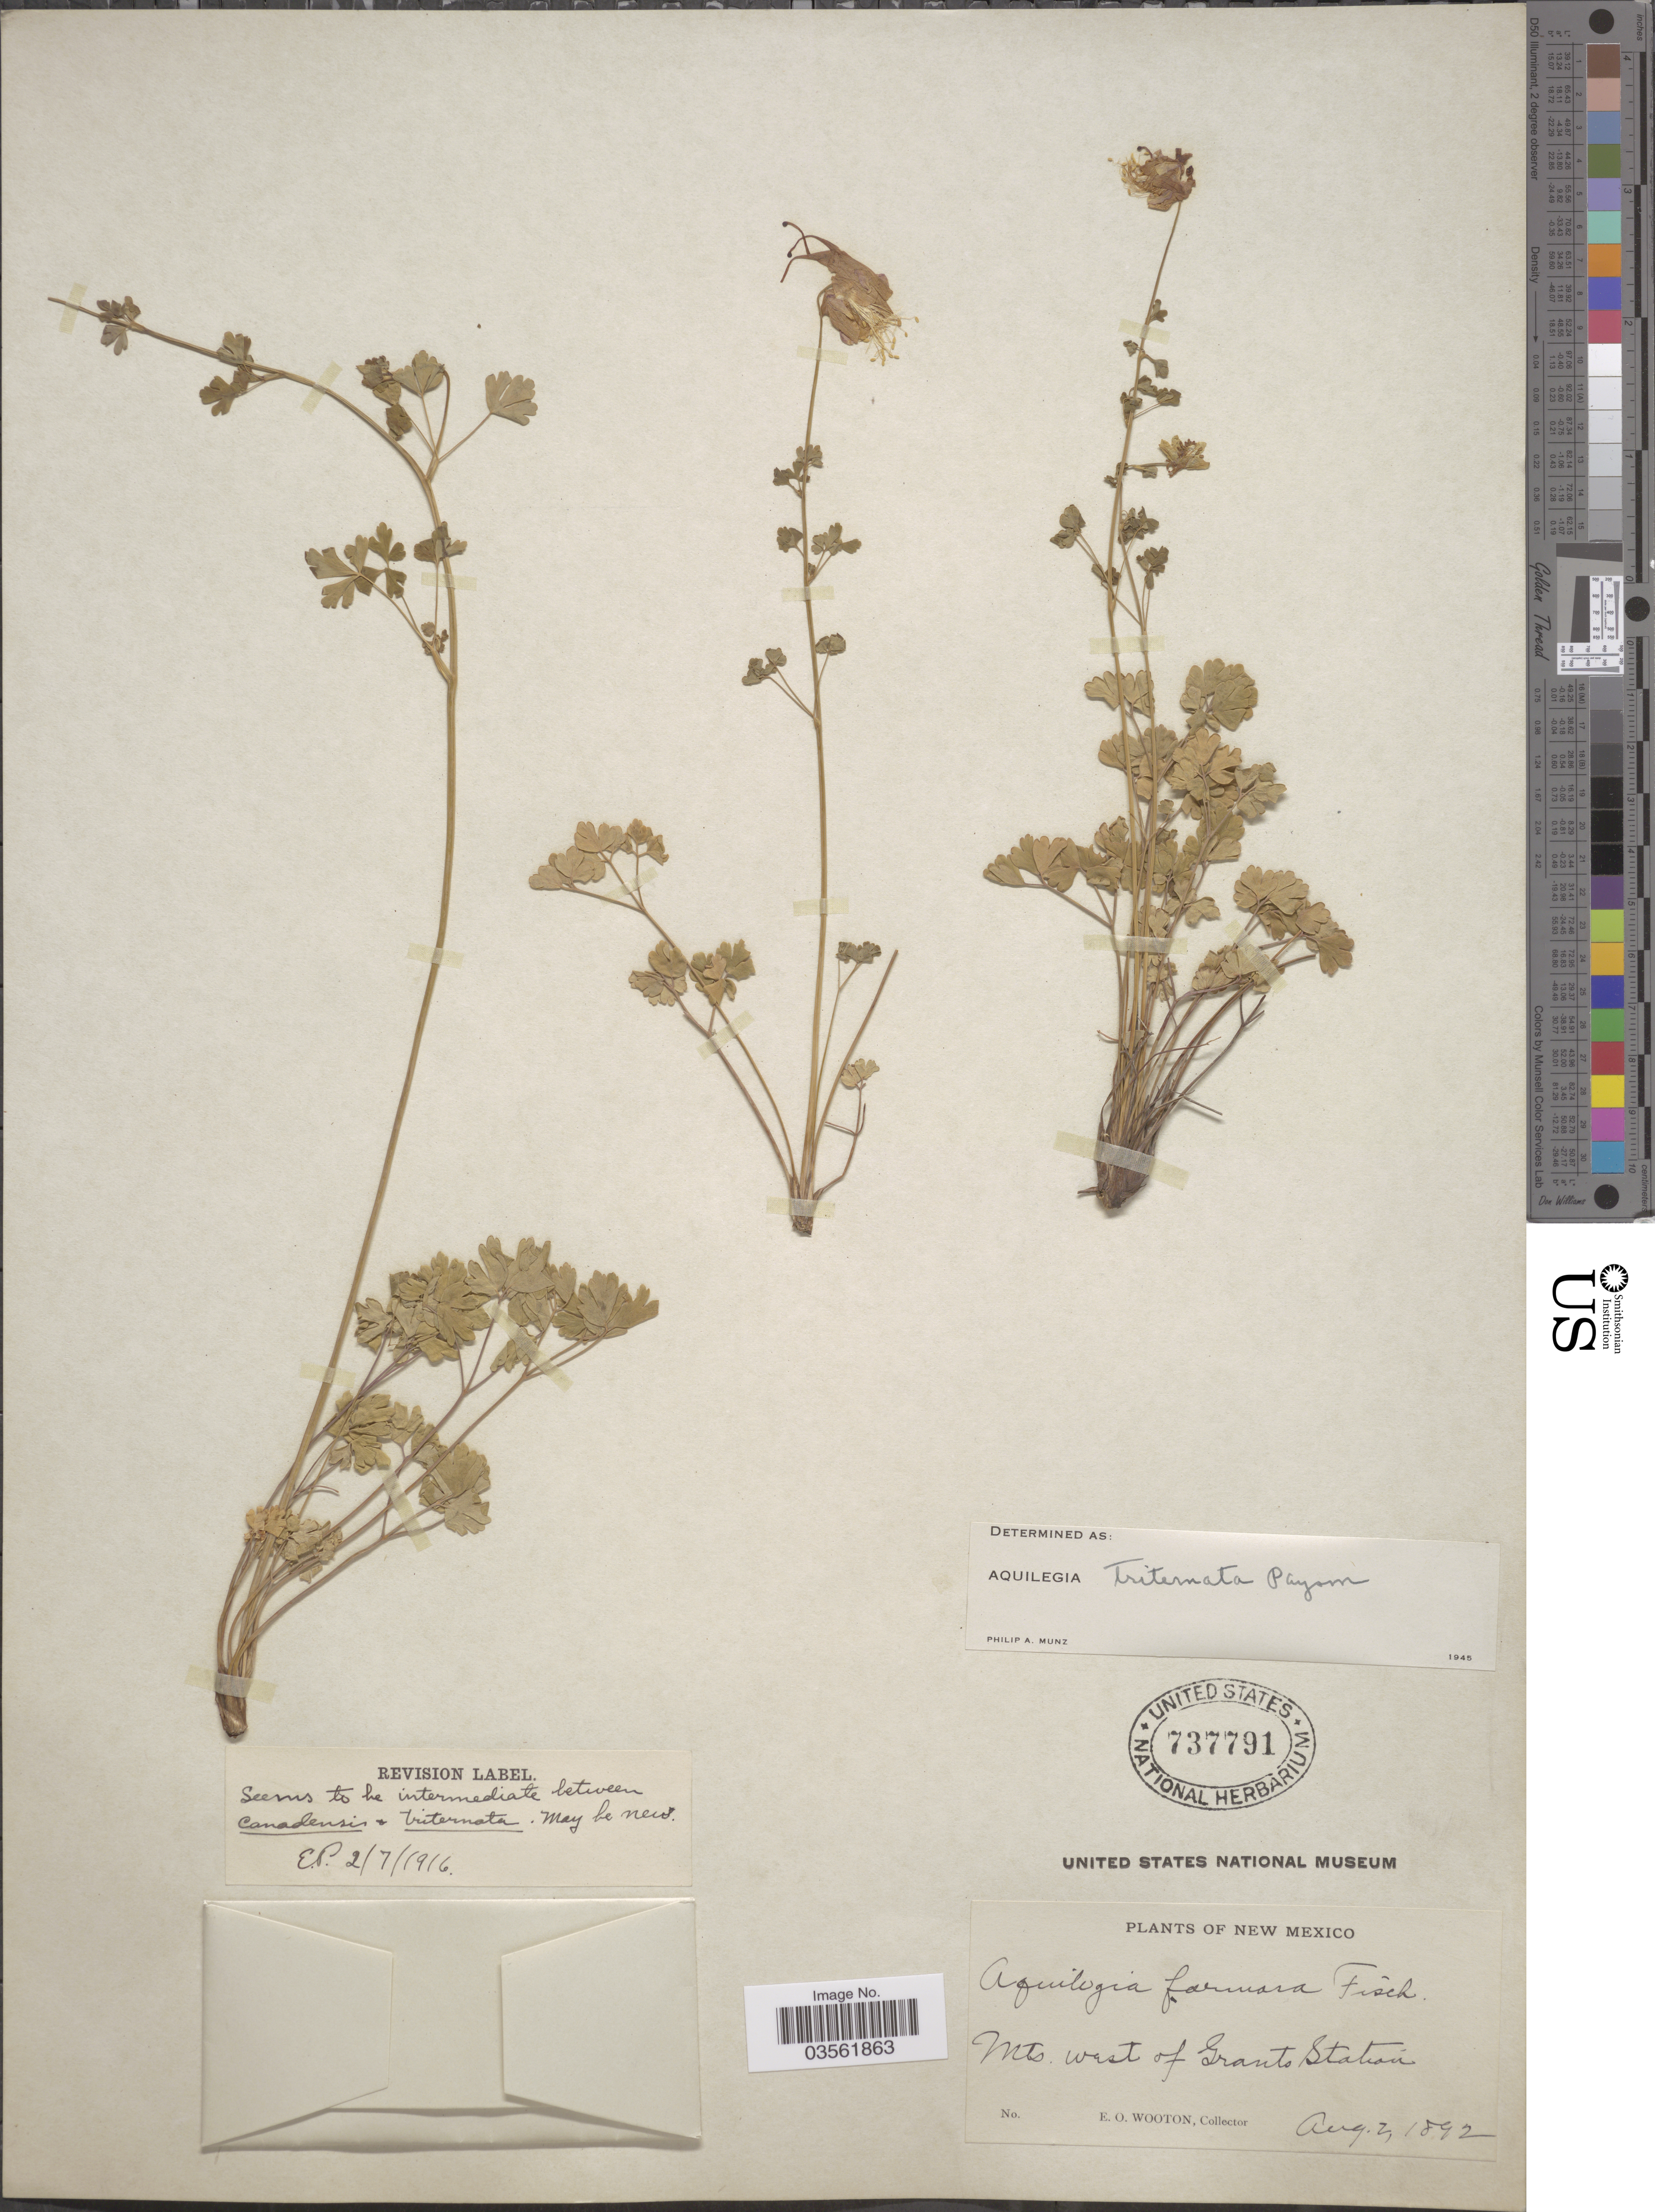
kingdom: Plantae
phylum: Tracheophyta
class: Magnoliopsida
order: Ranunculales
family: Ranunculaceae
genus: Aquilegia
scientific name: Aquilegia triternata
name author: Payson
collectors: E. O. Wooton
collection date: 1892-08-02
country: United States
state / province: New Mexico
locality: Mts. west of Granto Station.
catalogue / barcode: US 737791